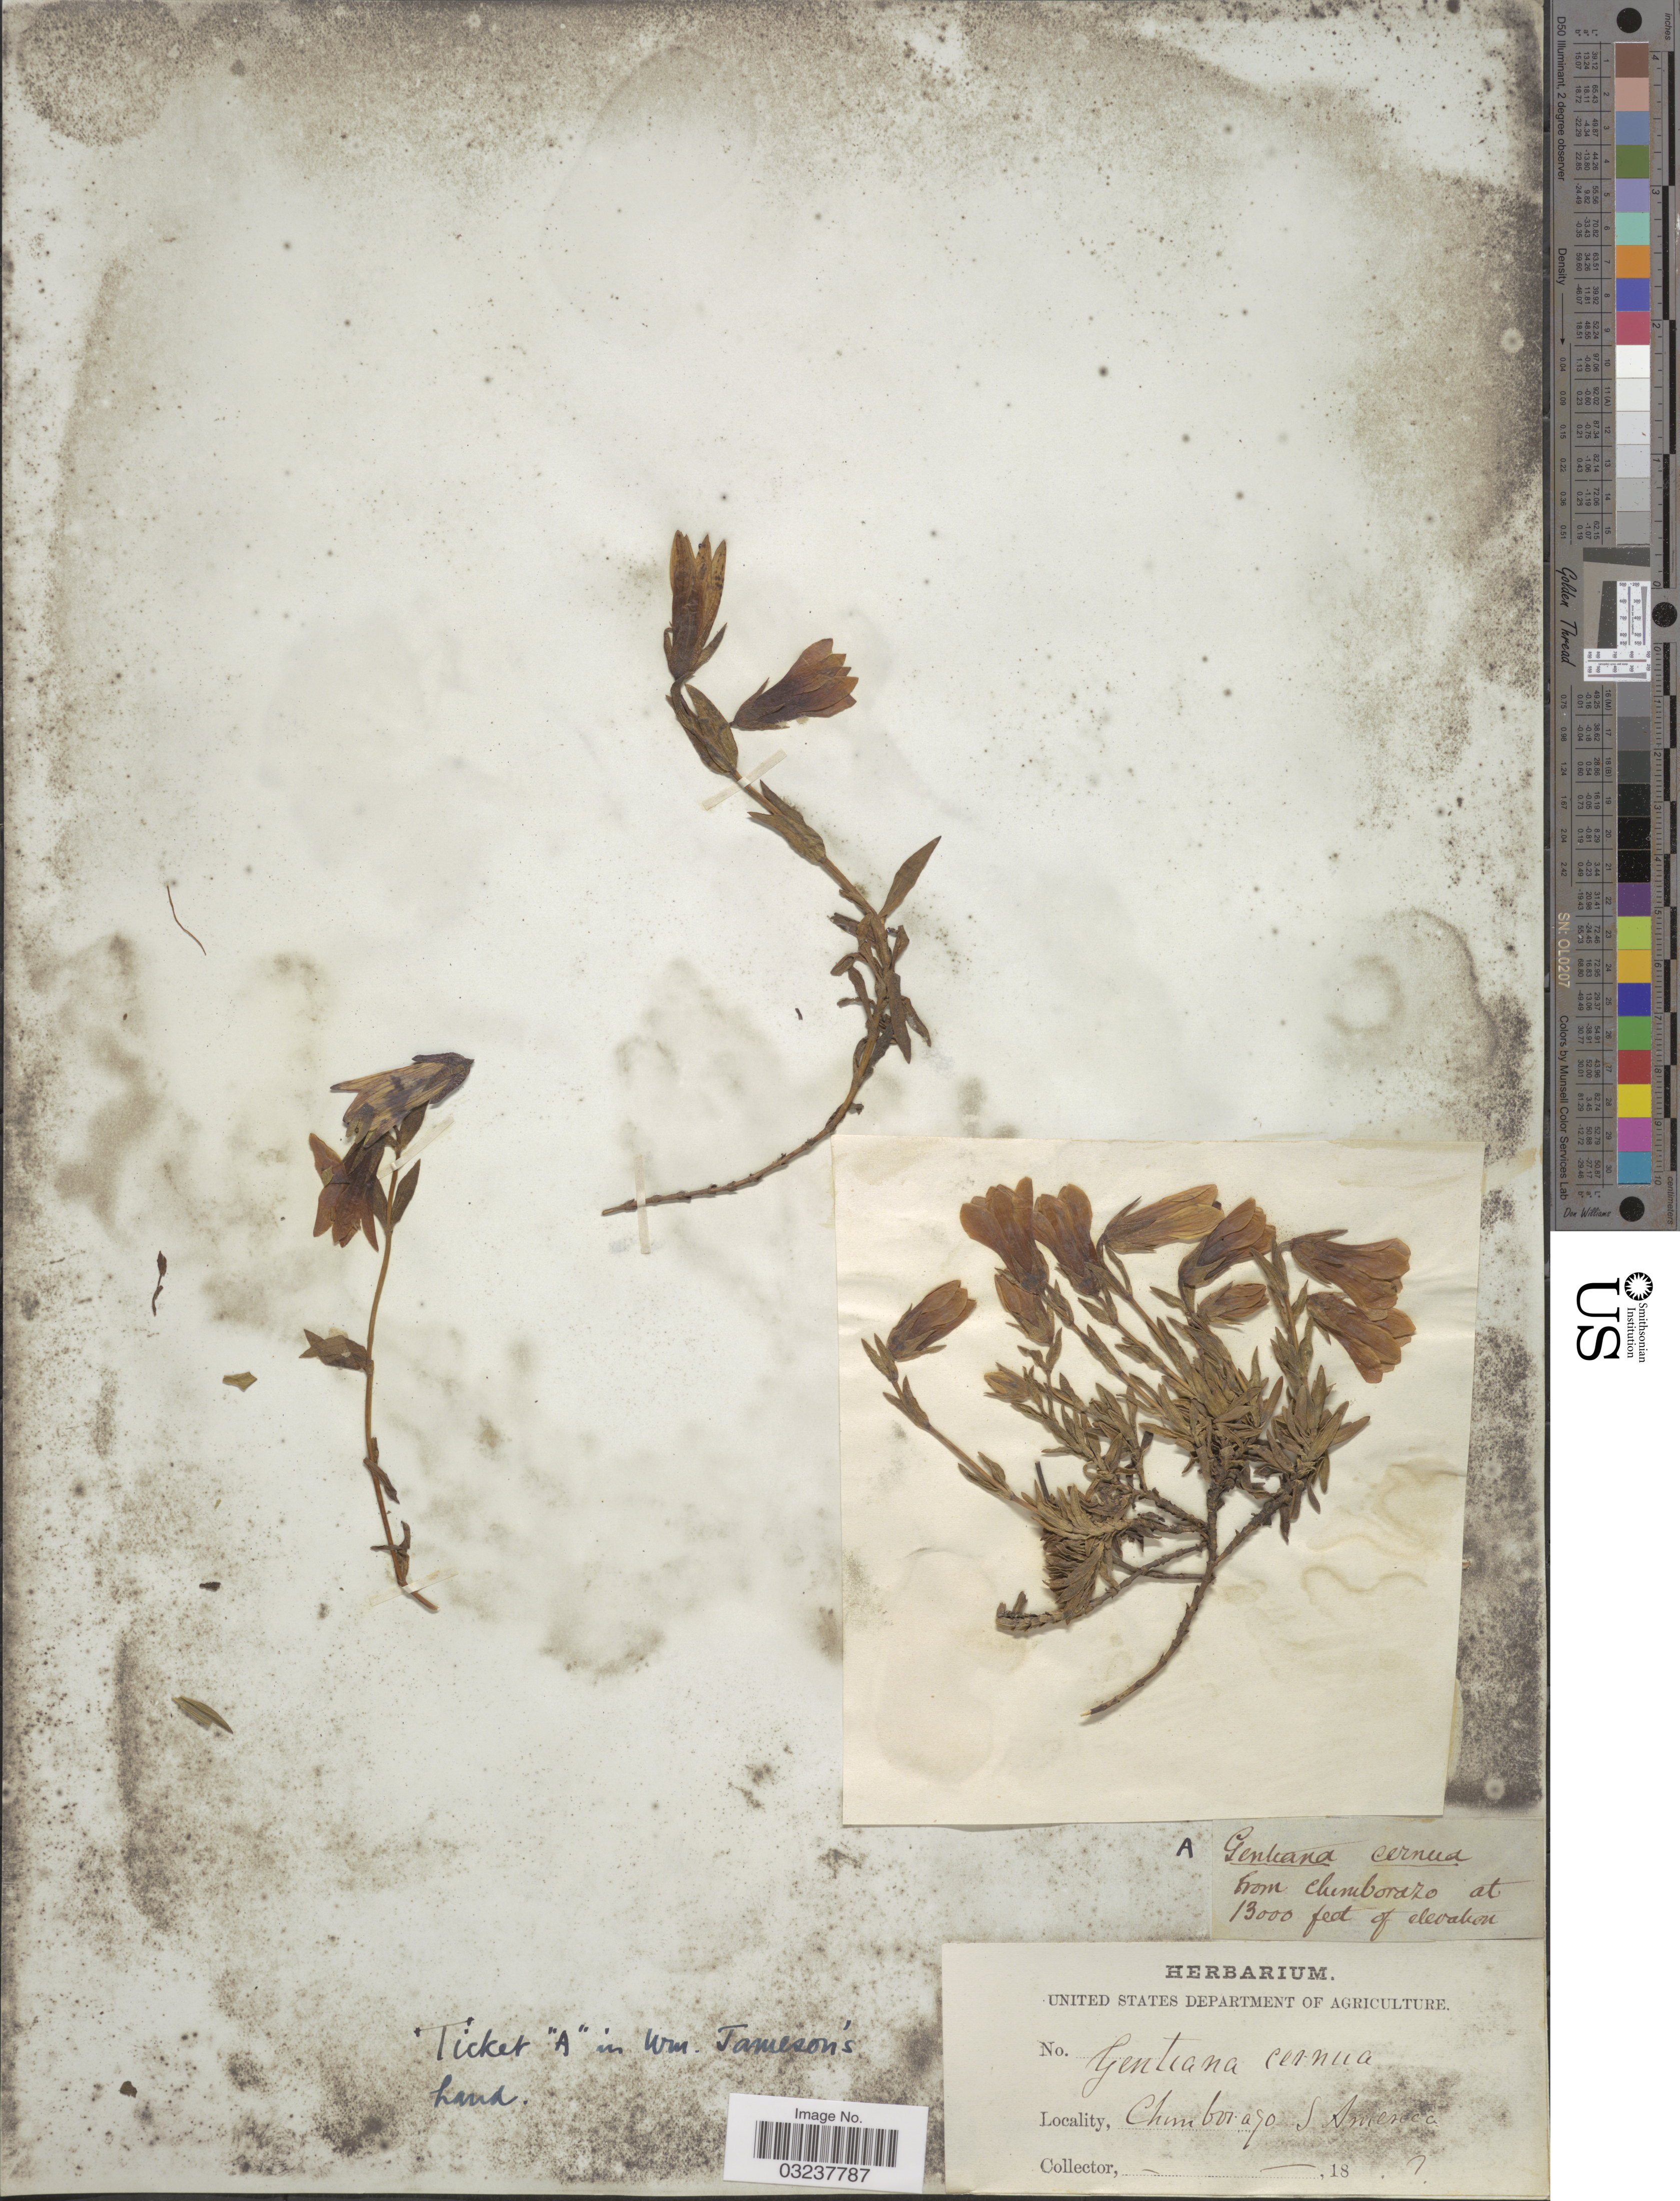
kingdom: Plantae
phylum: Tracheophyta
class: Magnoliopsida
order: Gentianales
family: Gentianaceae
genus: Gentianella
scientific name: Gentianella cernua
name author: (Kunth) Fabris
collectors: ex herb. U. S. Department of Agriculture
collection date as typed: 18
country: Ecuador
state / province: Chimborazo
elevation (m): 3962